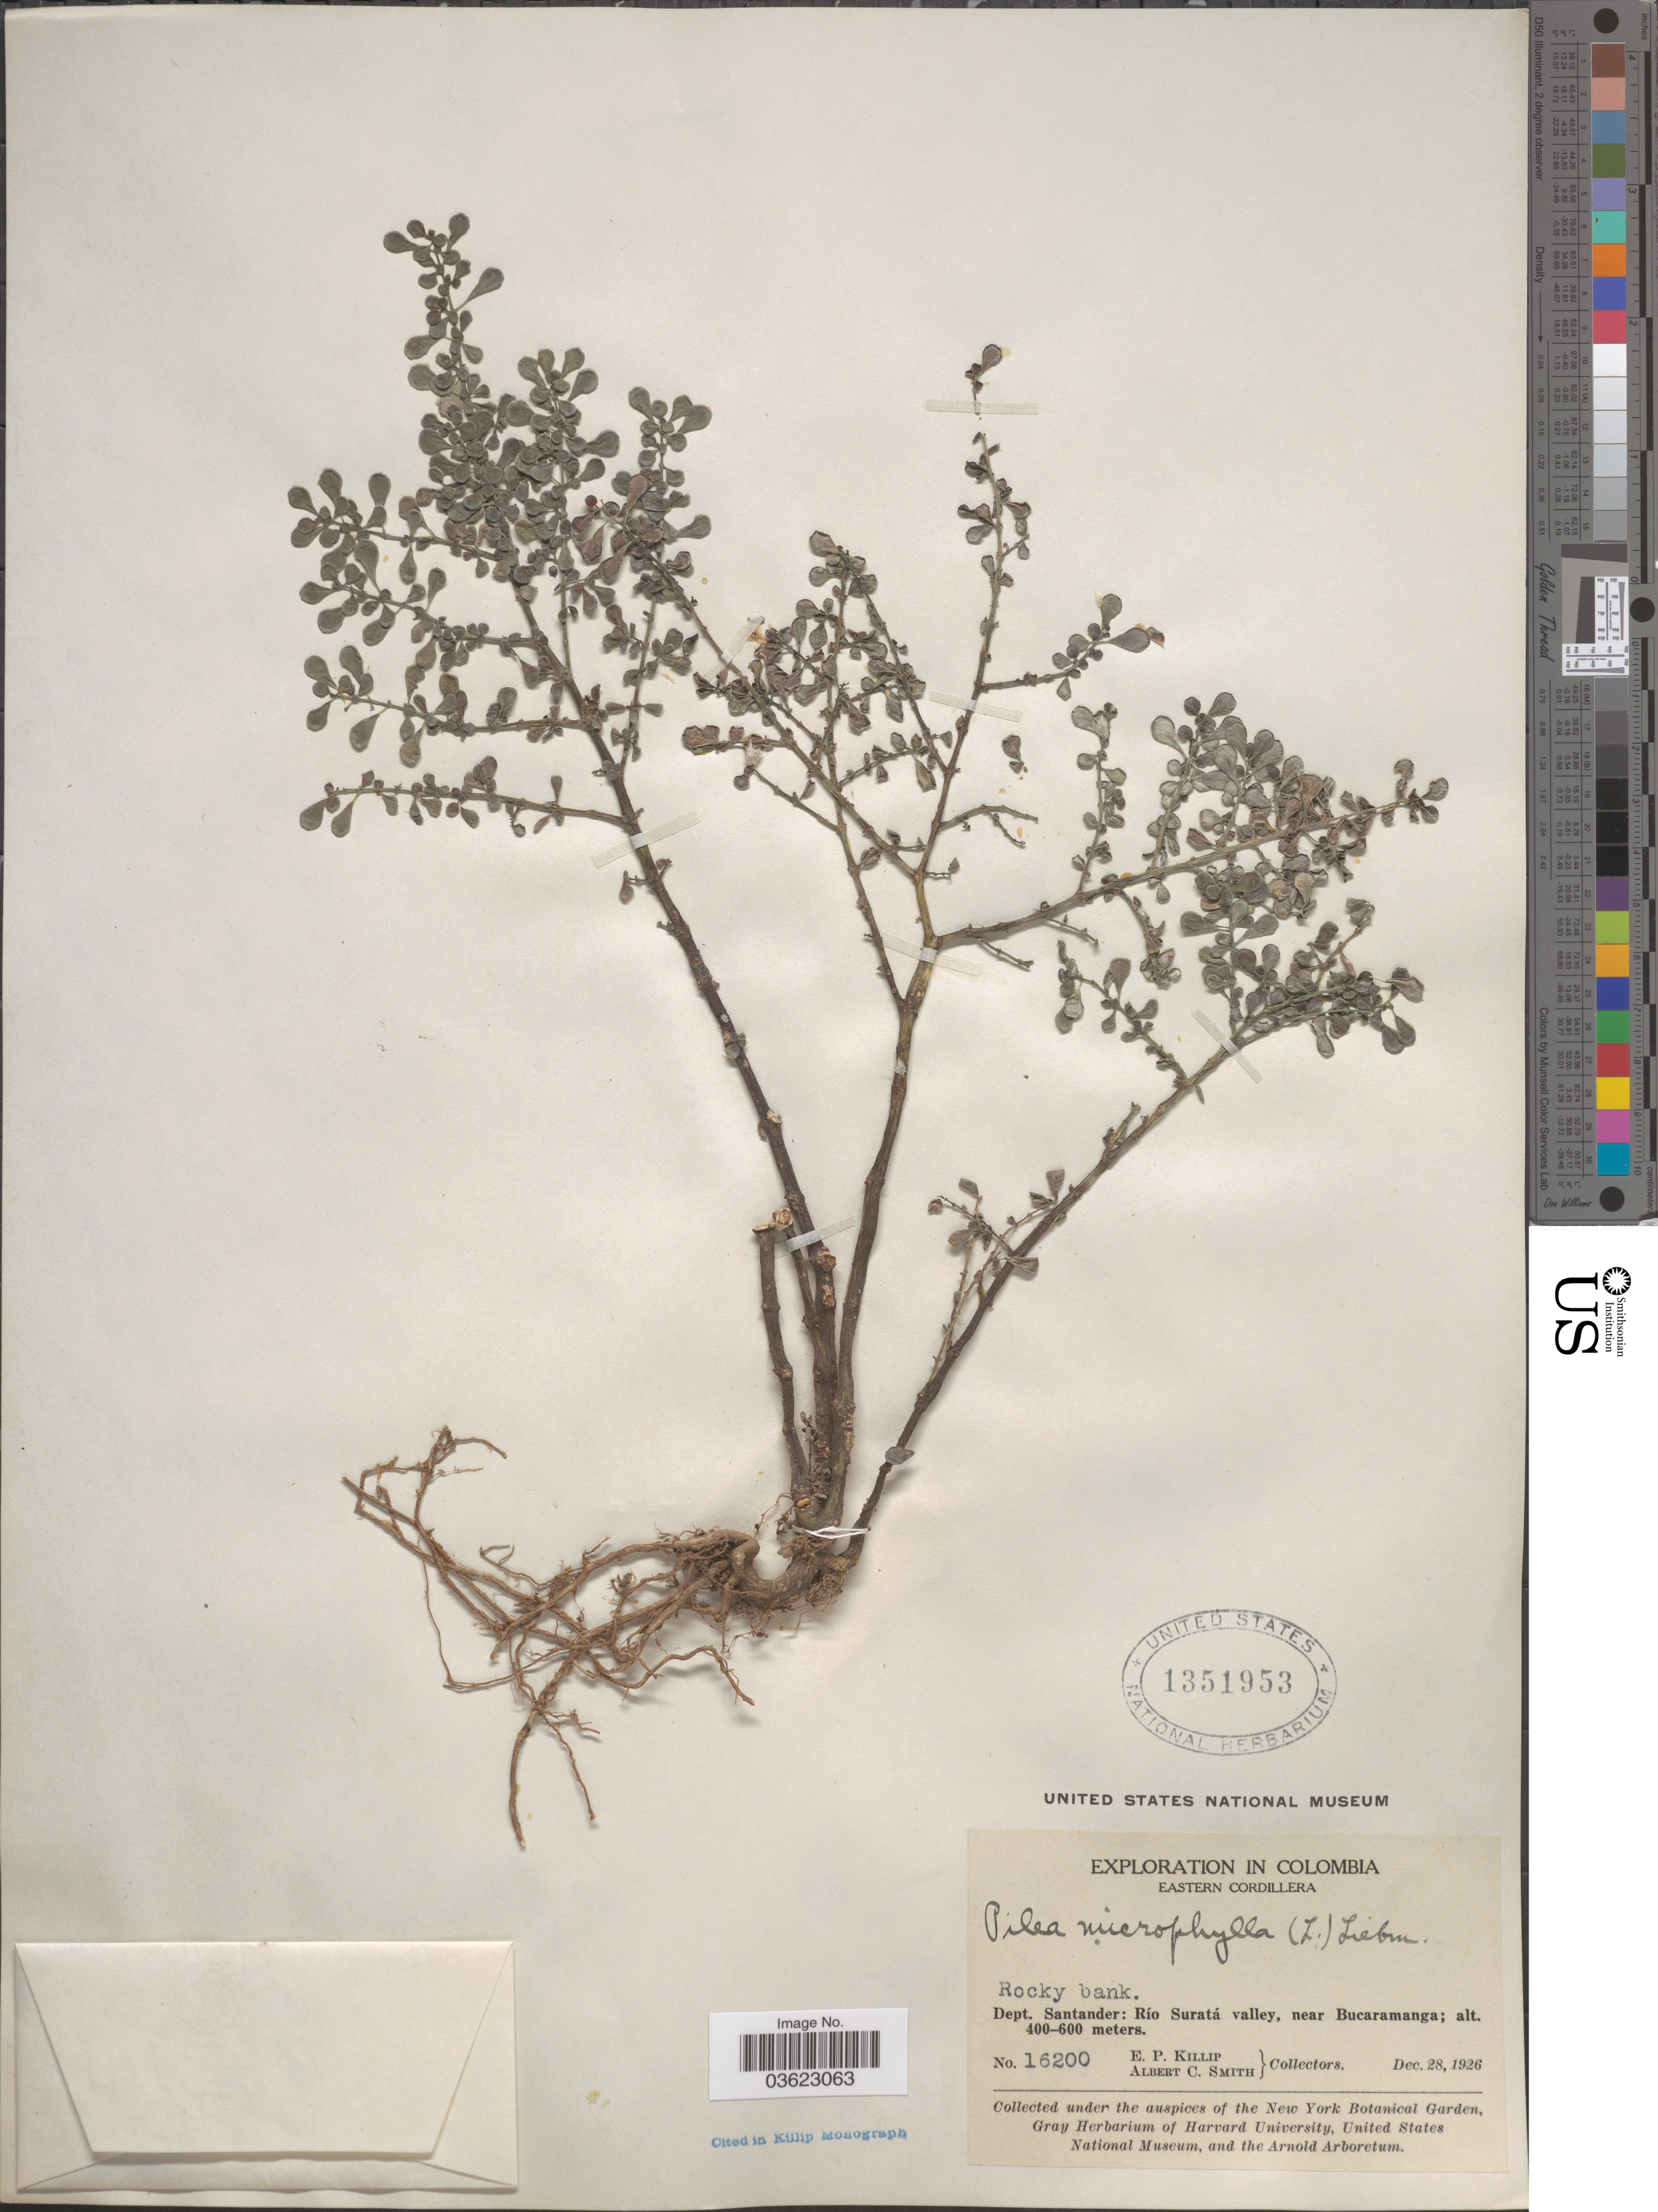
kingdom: Plantae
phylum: Tracheophyta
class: Magnoliopsida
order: Rosales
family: Urticaceae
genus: Pilea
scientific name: Pilea microphylla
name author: (L.) Liebm.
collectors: E. P. Killip & A. C. Smith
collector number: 16200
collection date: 1926-12-28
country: Colombia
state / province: Santander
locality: Eastern Cordillera. Dept. Santander: Río Suratá valley, near Bucaramanga.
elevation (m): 400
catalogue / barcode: US 1351953